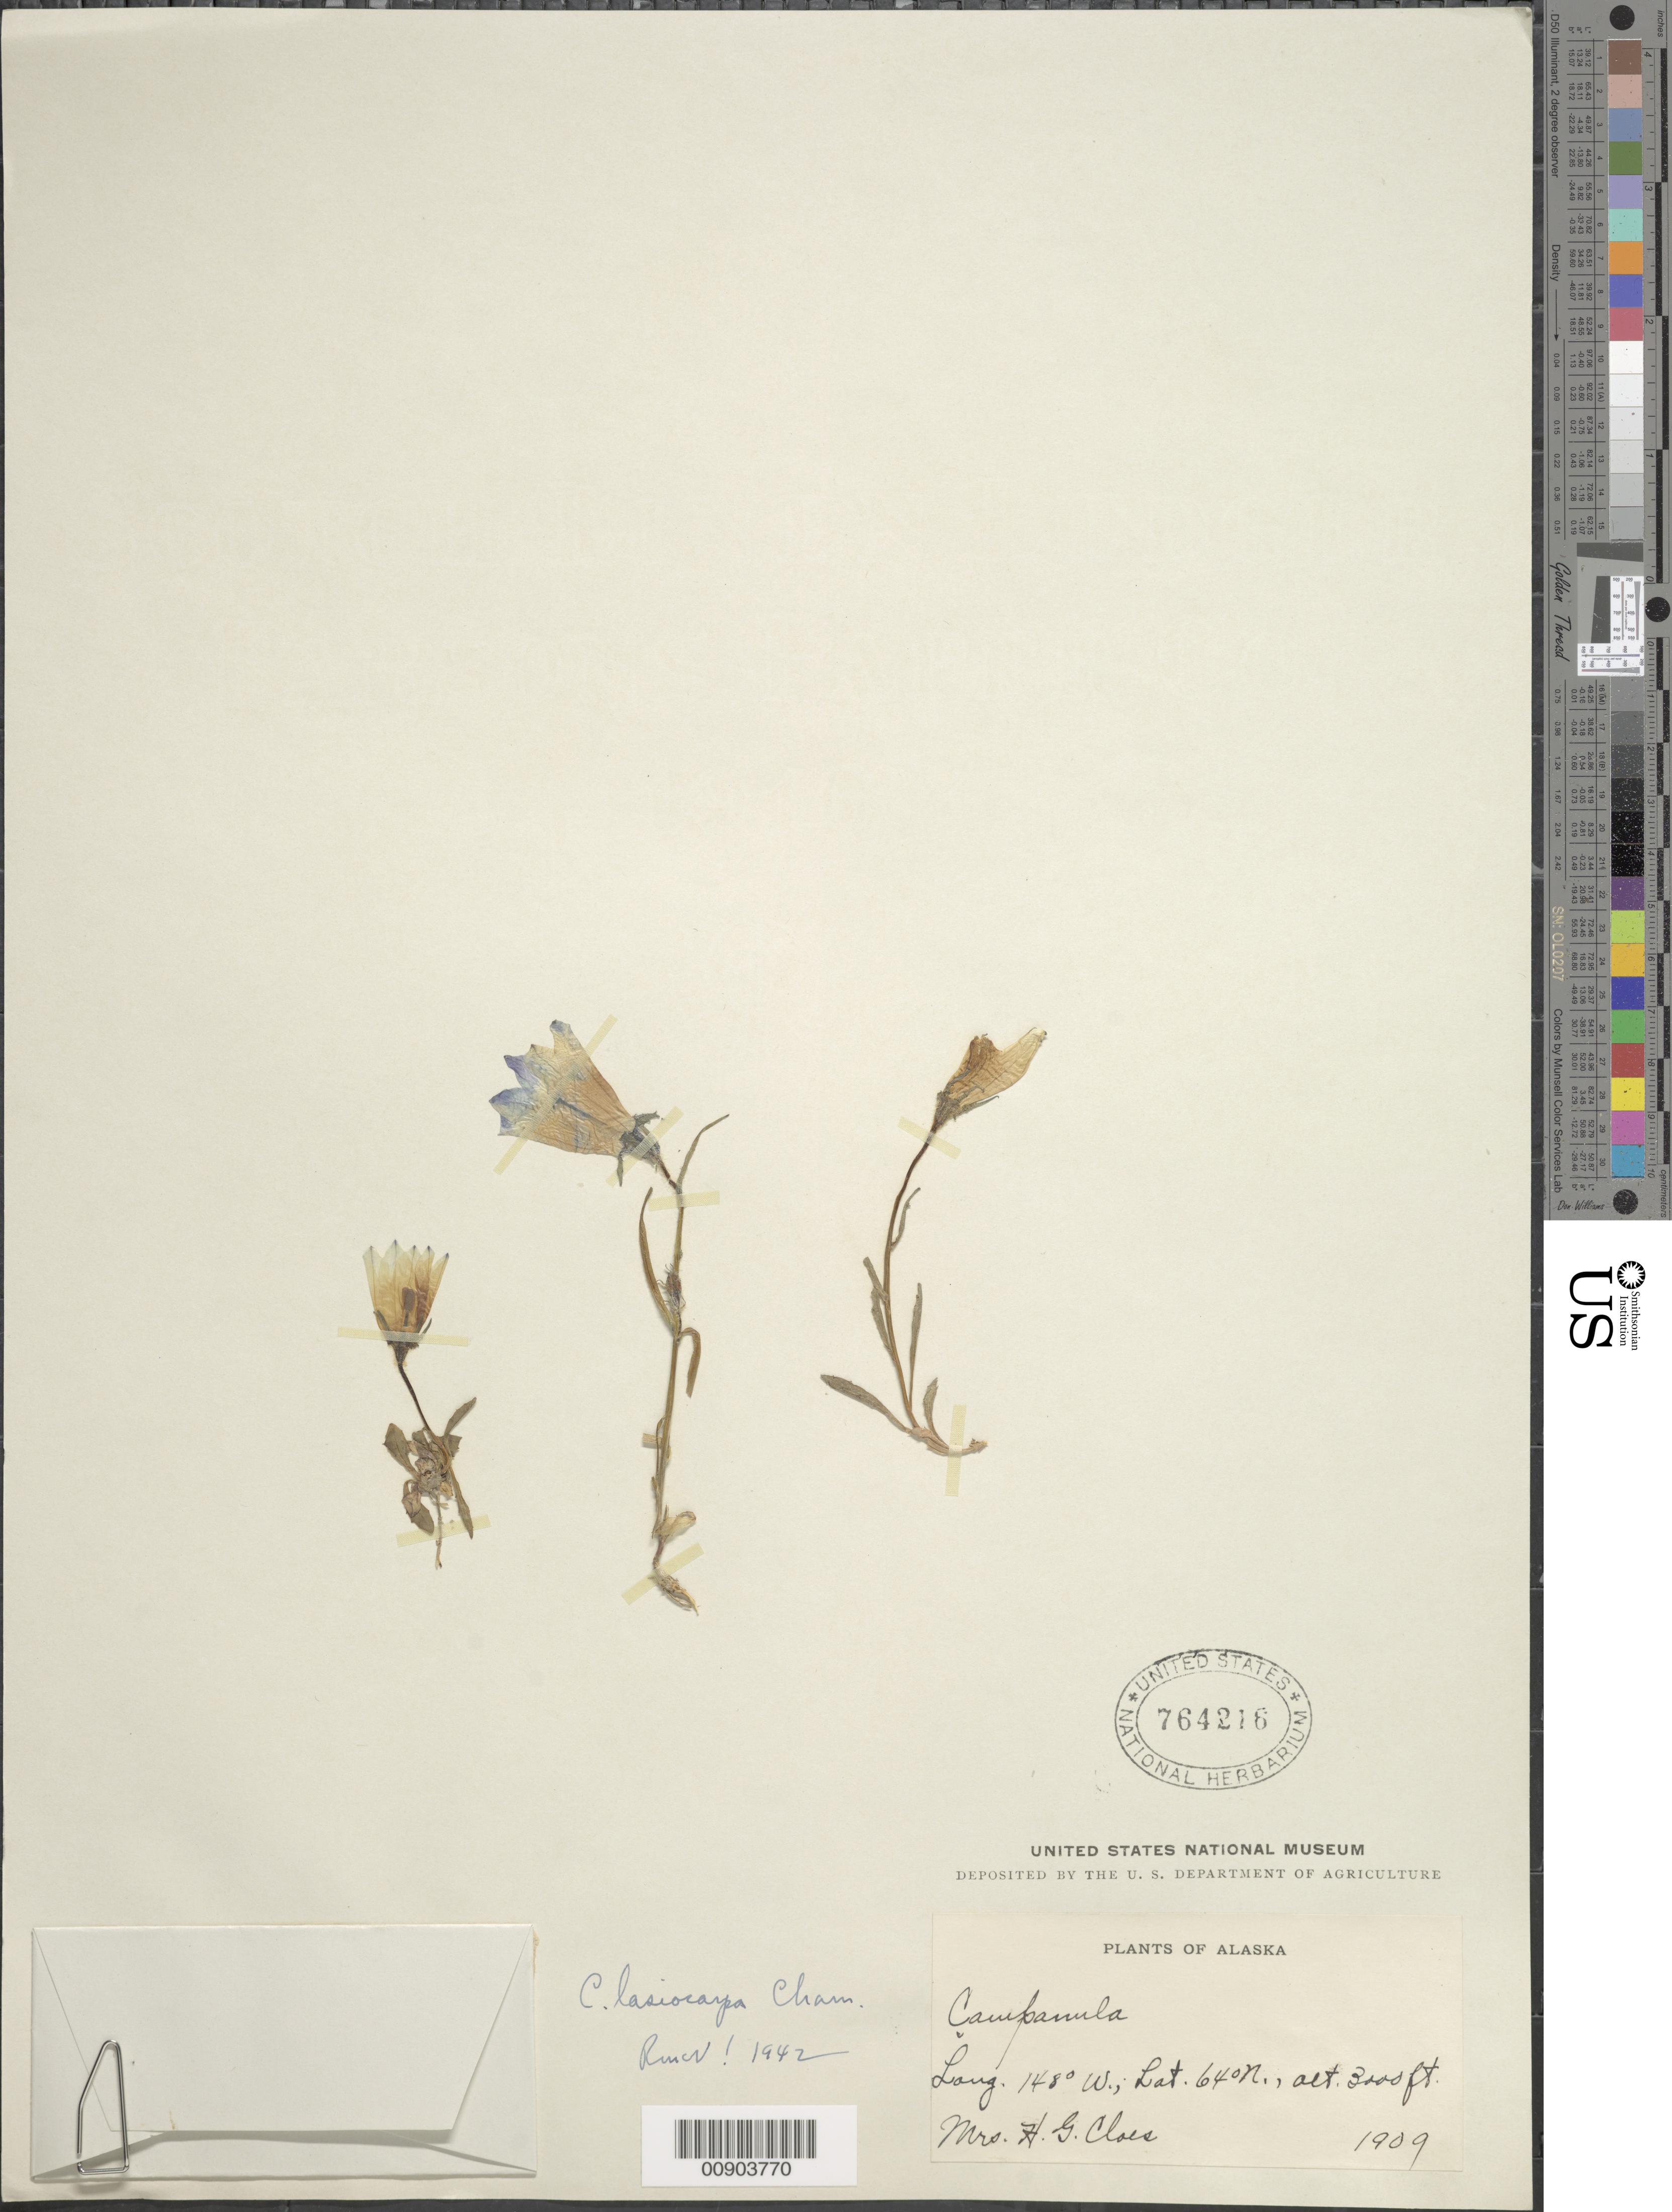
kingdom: Plantae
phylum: Tracheophyta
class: Magnoliopsida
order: Asterales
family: Campanulaceae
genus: Campanula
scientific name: Campanula lasiocarpa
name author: Cham.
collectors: H. Cloes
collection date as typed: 1909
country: United States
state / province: Alaska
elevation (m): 914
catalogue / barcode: US 764216